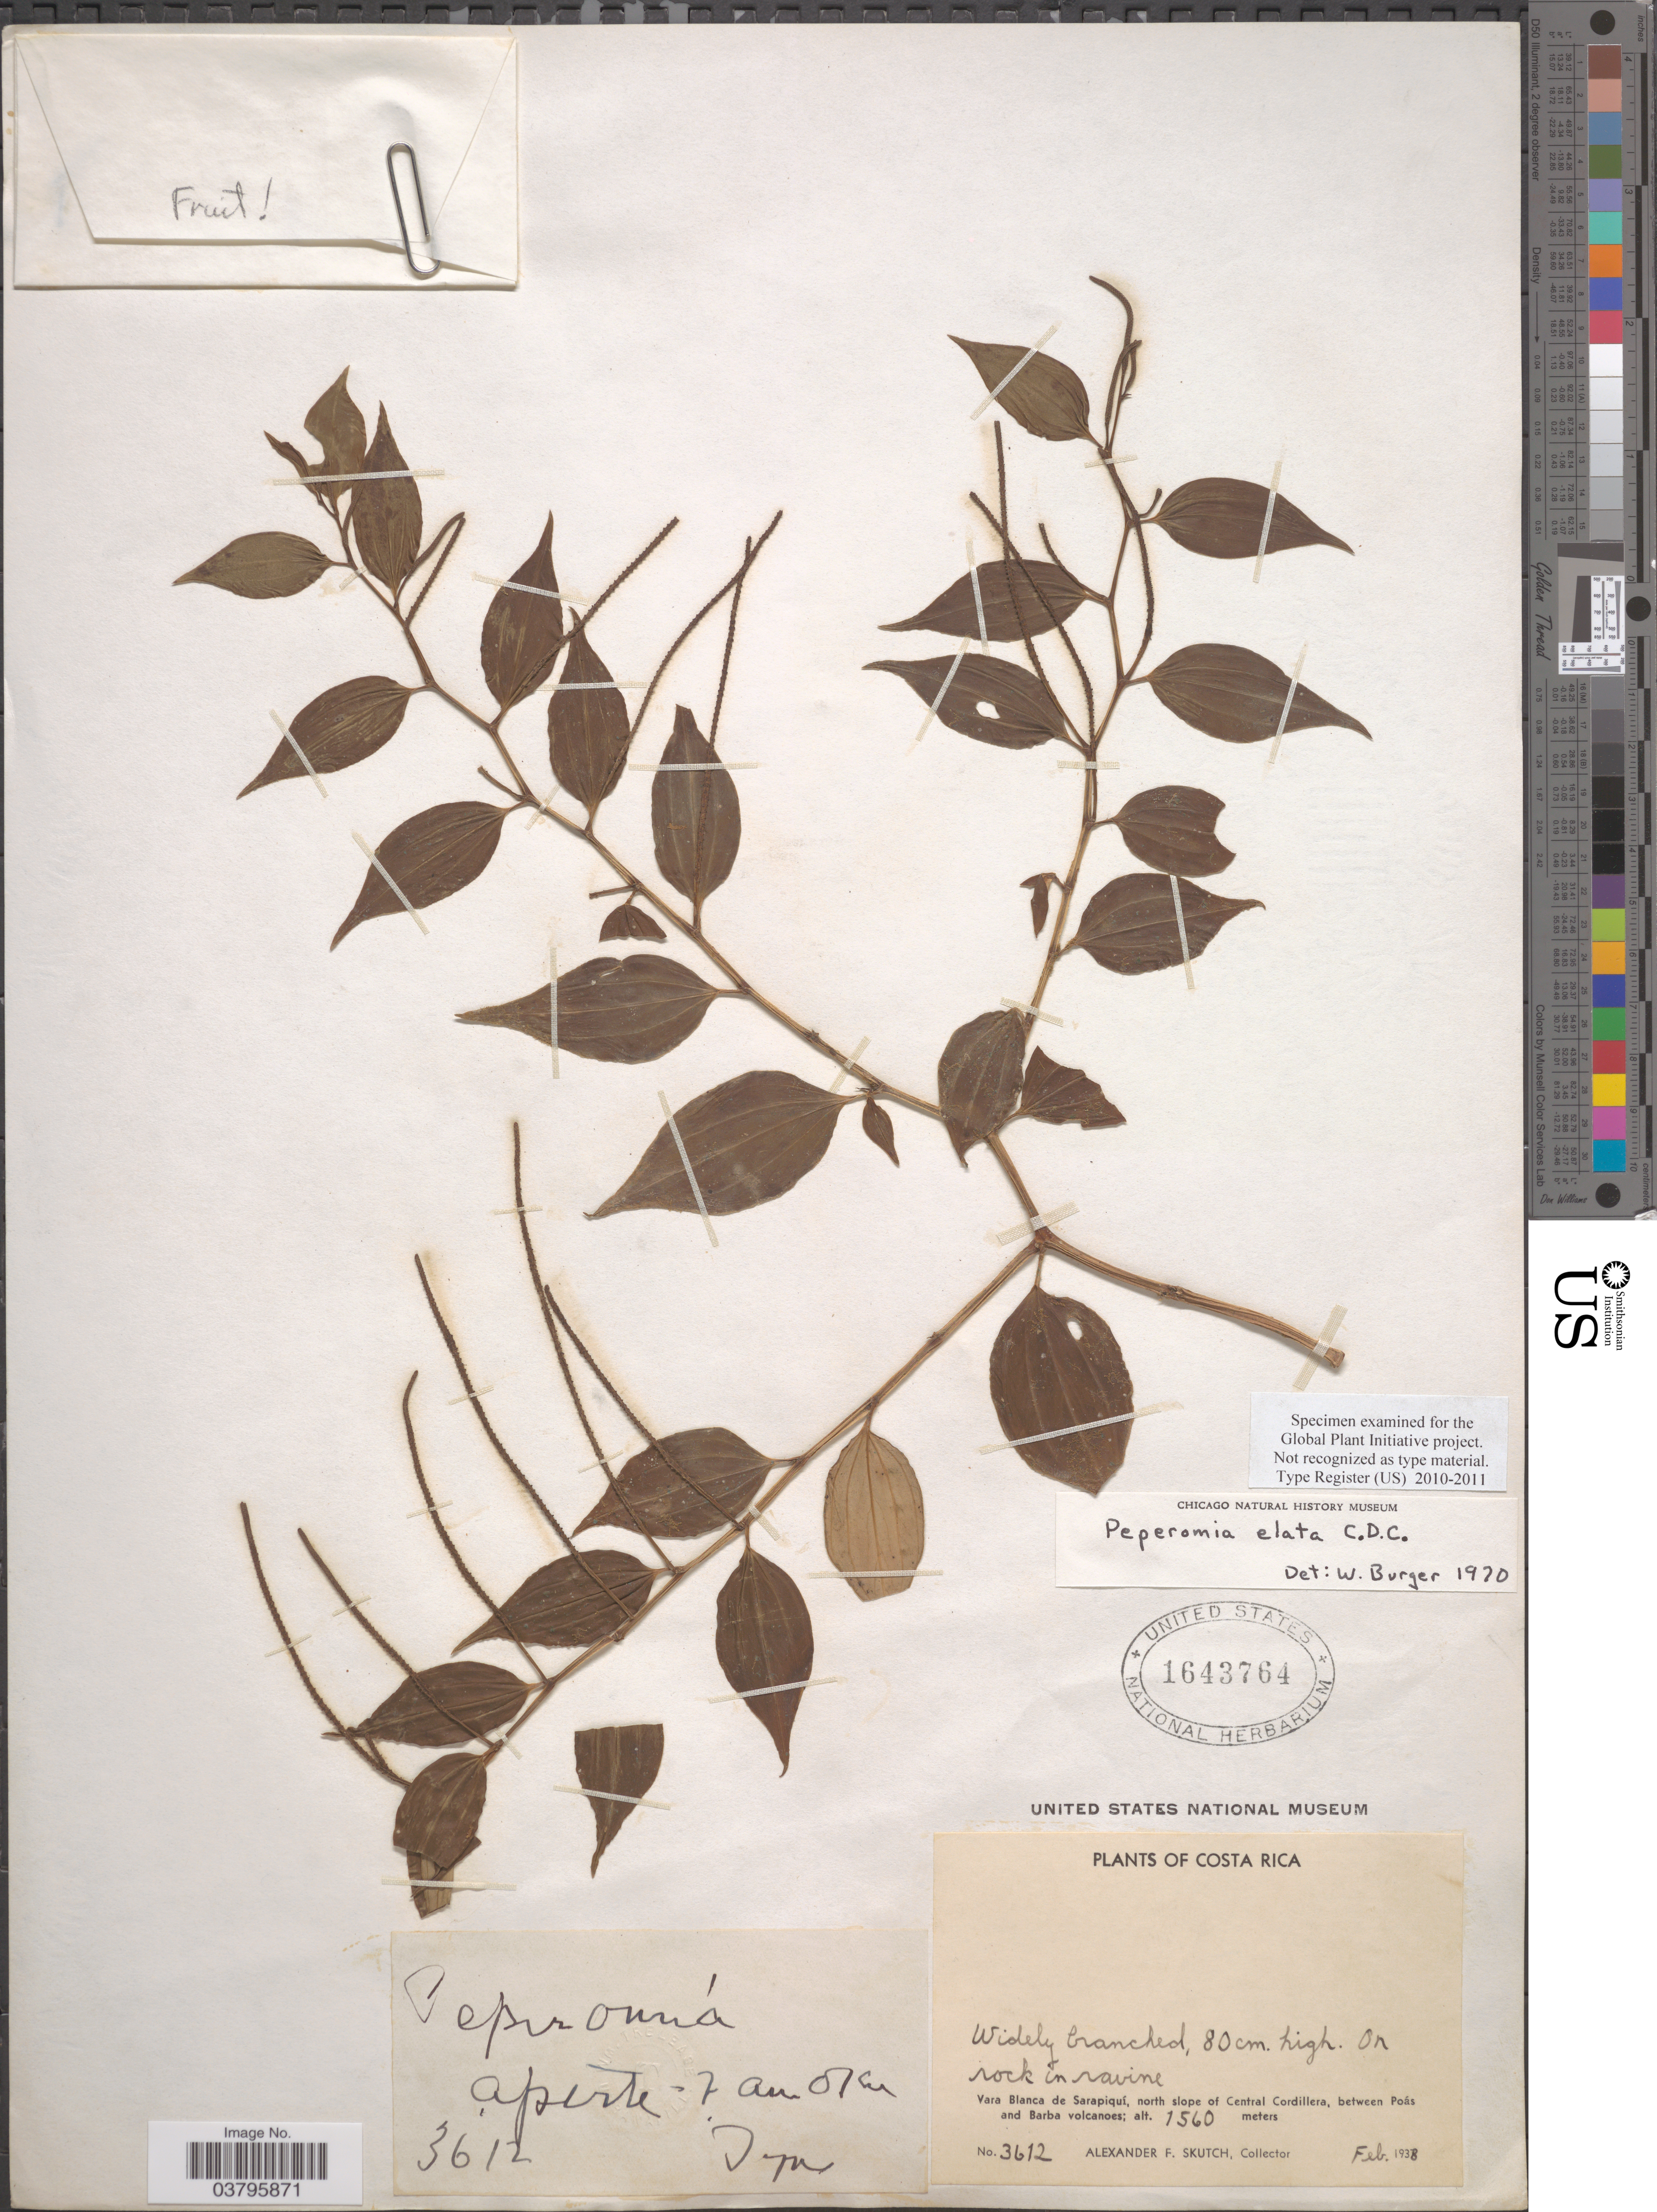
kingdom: Plantae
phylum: Tracheophyta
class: Magnoliopsida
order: Piperales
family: Piperaceae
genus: Peperomia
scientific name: Peperomia elata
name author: C. DC.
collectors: A. F. Skutch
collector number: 3612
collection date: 1938-02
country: Costa Rica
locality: Vara Blanca de Sarapiquí, north slope of Central Cordillera, between Poás and Barba volcanoes.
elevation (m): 1560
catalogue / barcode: US 1643764